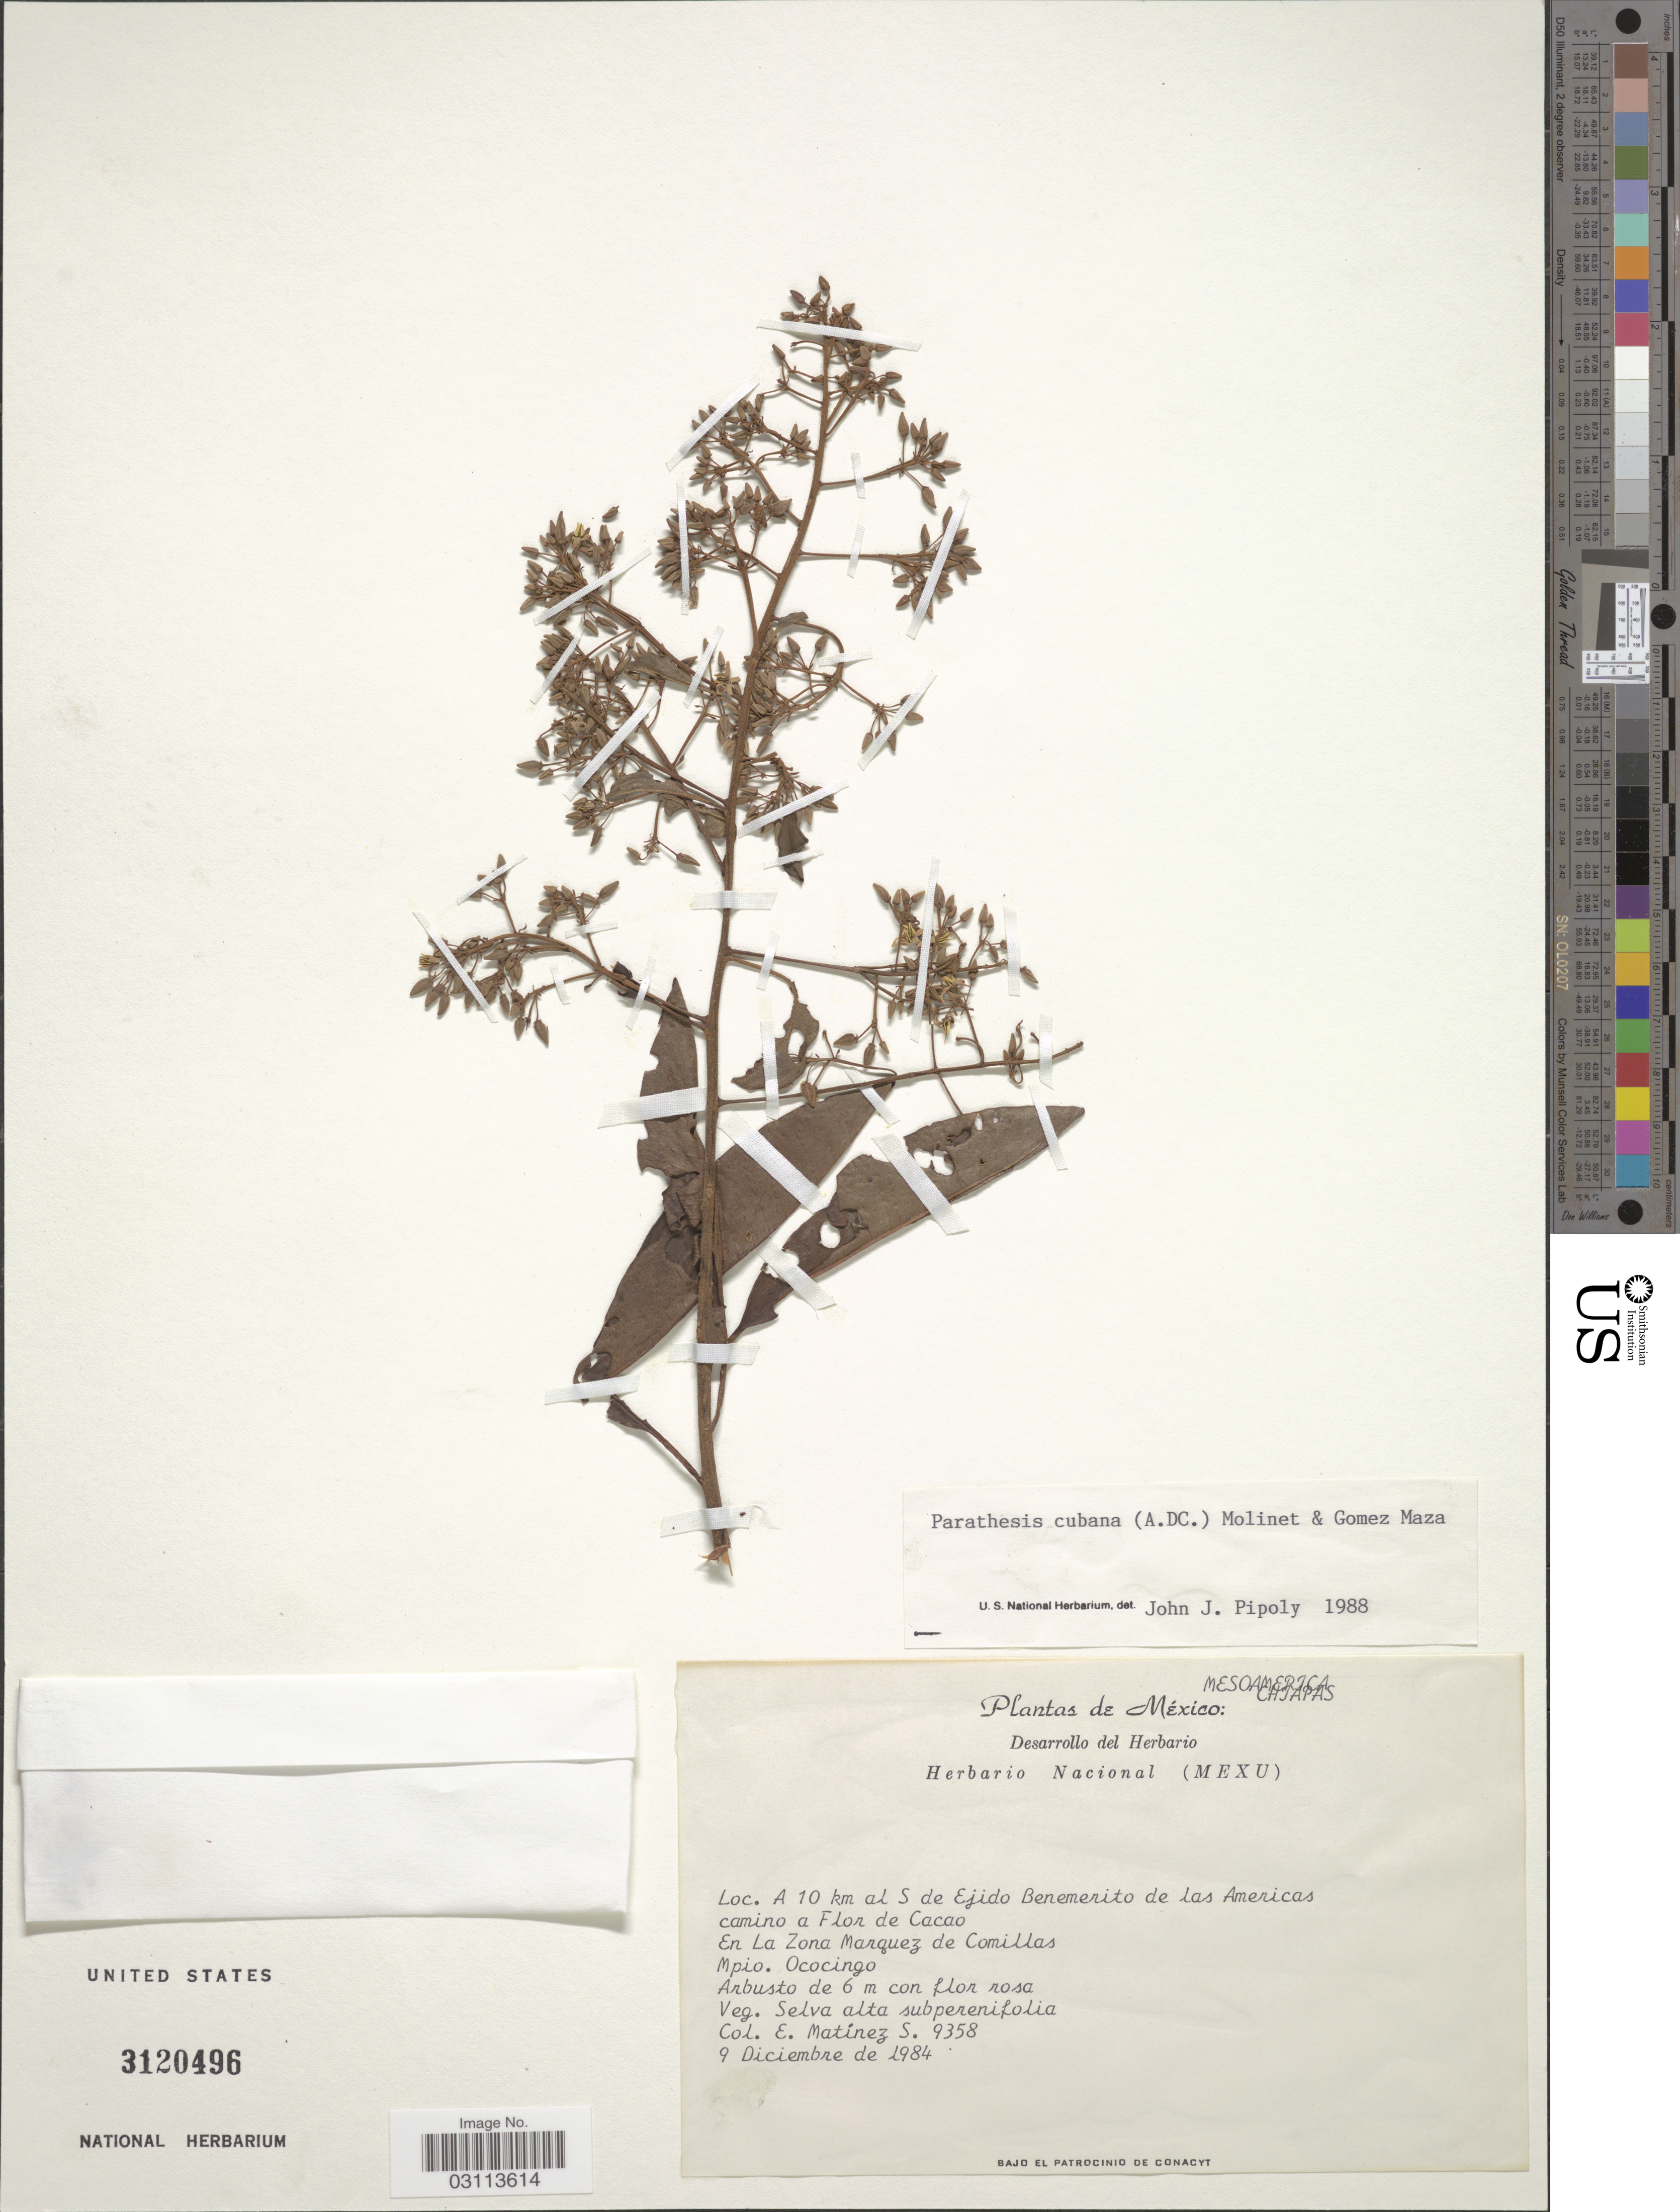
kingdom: Plantae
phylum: Tracheophyta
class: Magnoliopsida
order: Ericales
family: Primulaceae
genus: Parathesis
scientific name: Parathesis cubana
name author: (A. DC.) Molinet & M. Gómez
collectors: E. M. Martínez S.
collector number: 9358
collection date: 1984-12-09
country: Mexico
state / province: Chiapas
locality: A 10 km al S de Ejido Benemerito de las Americas camino a Flor de Cacao. En La Zona Marquez de Comillas. Mpio. Ococingo.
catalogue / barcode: US 3120496